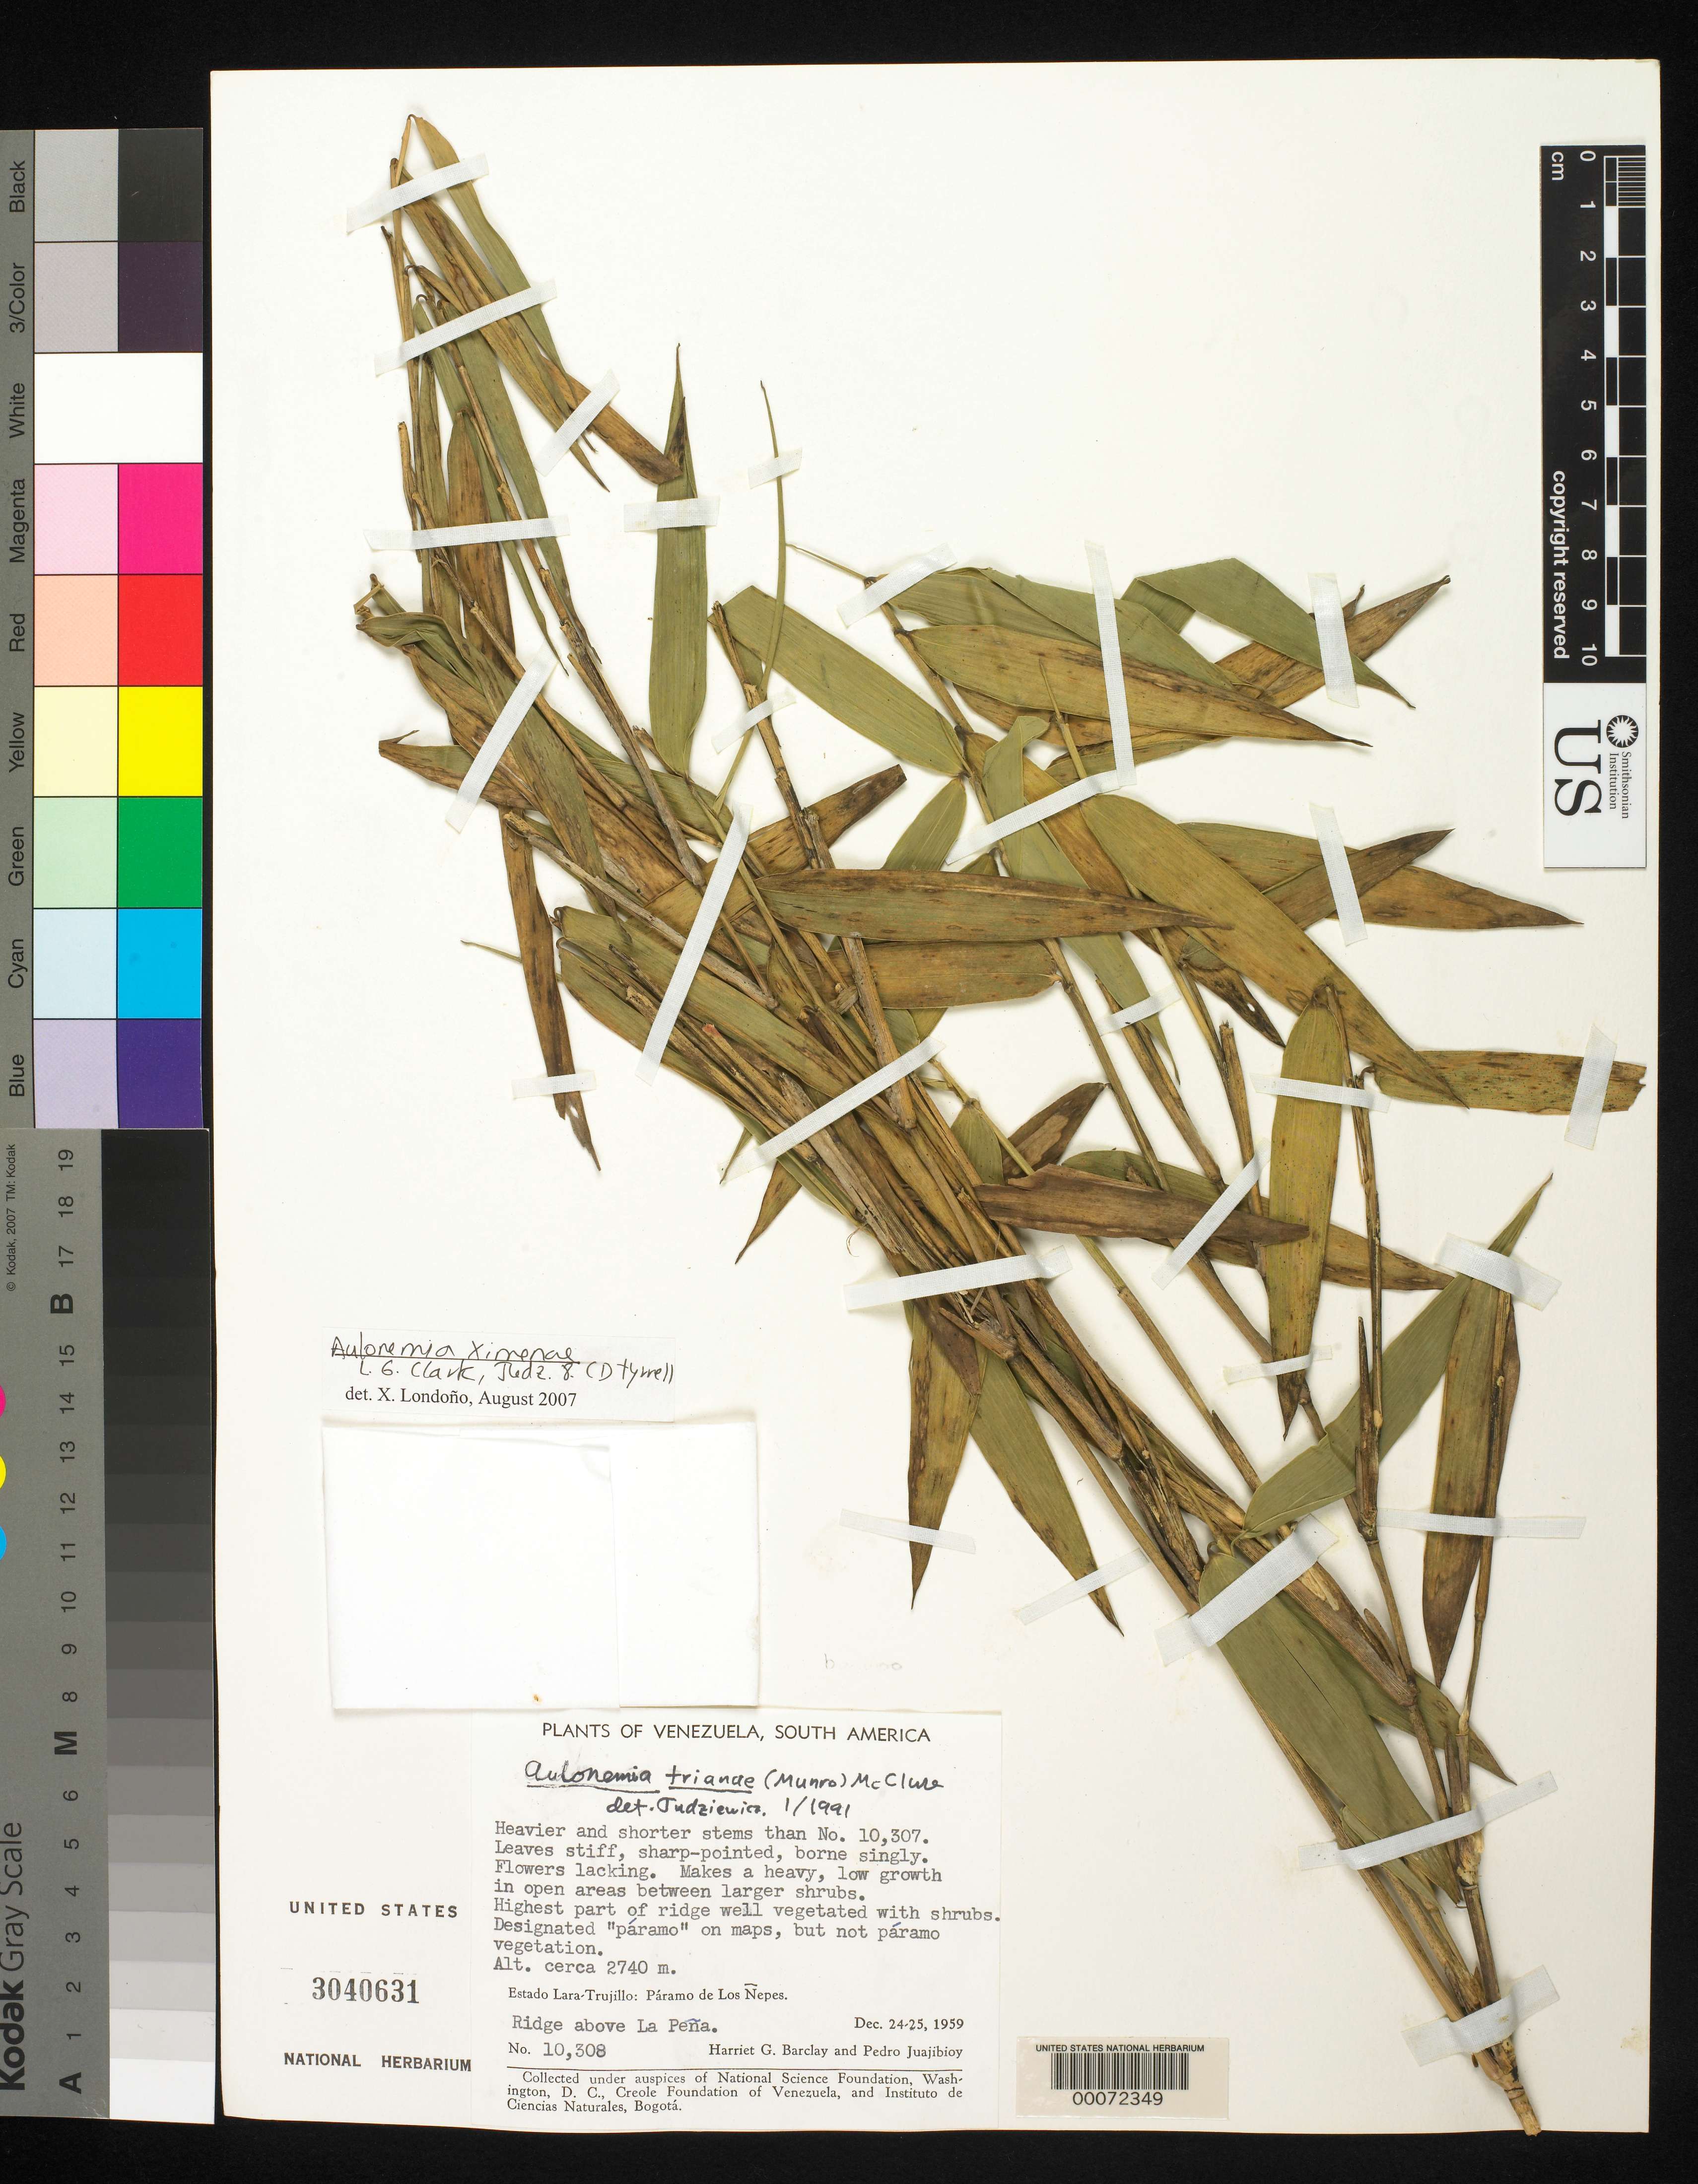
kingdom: Plantae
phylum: Tracheophyta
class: Liliopsida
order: Poales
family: Poaceae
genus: Aulonemia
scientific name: Aulonemia ximenae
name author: L.G. Clark et al.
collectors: H. G. Barclay & P. Juajibioy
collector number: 10308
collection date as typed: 24 Dec 1959 to 25 Dec 1959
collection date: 1959-12-24/1959-12-25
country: Venezuela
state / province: Lara / Trujillo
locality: Paramo de Los Nepes, ridge above La Pena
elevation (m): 2740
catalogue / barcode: US 3040631